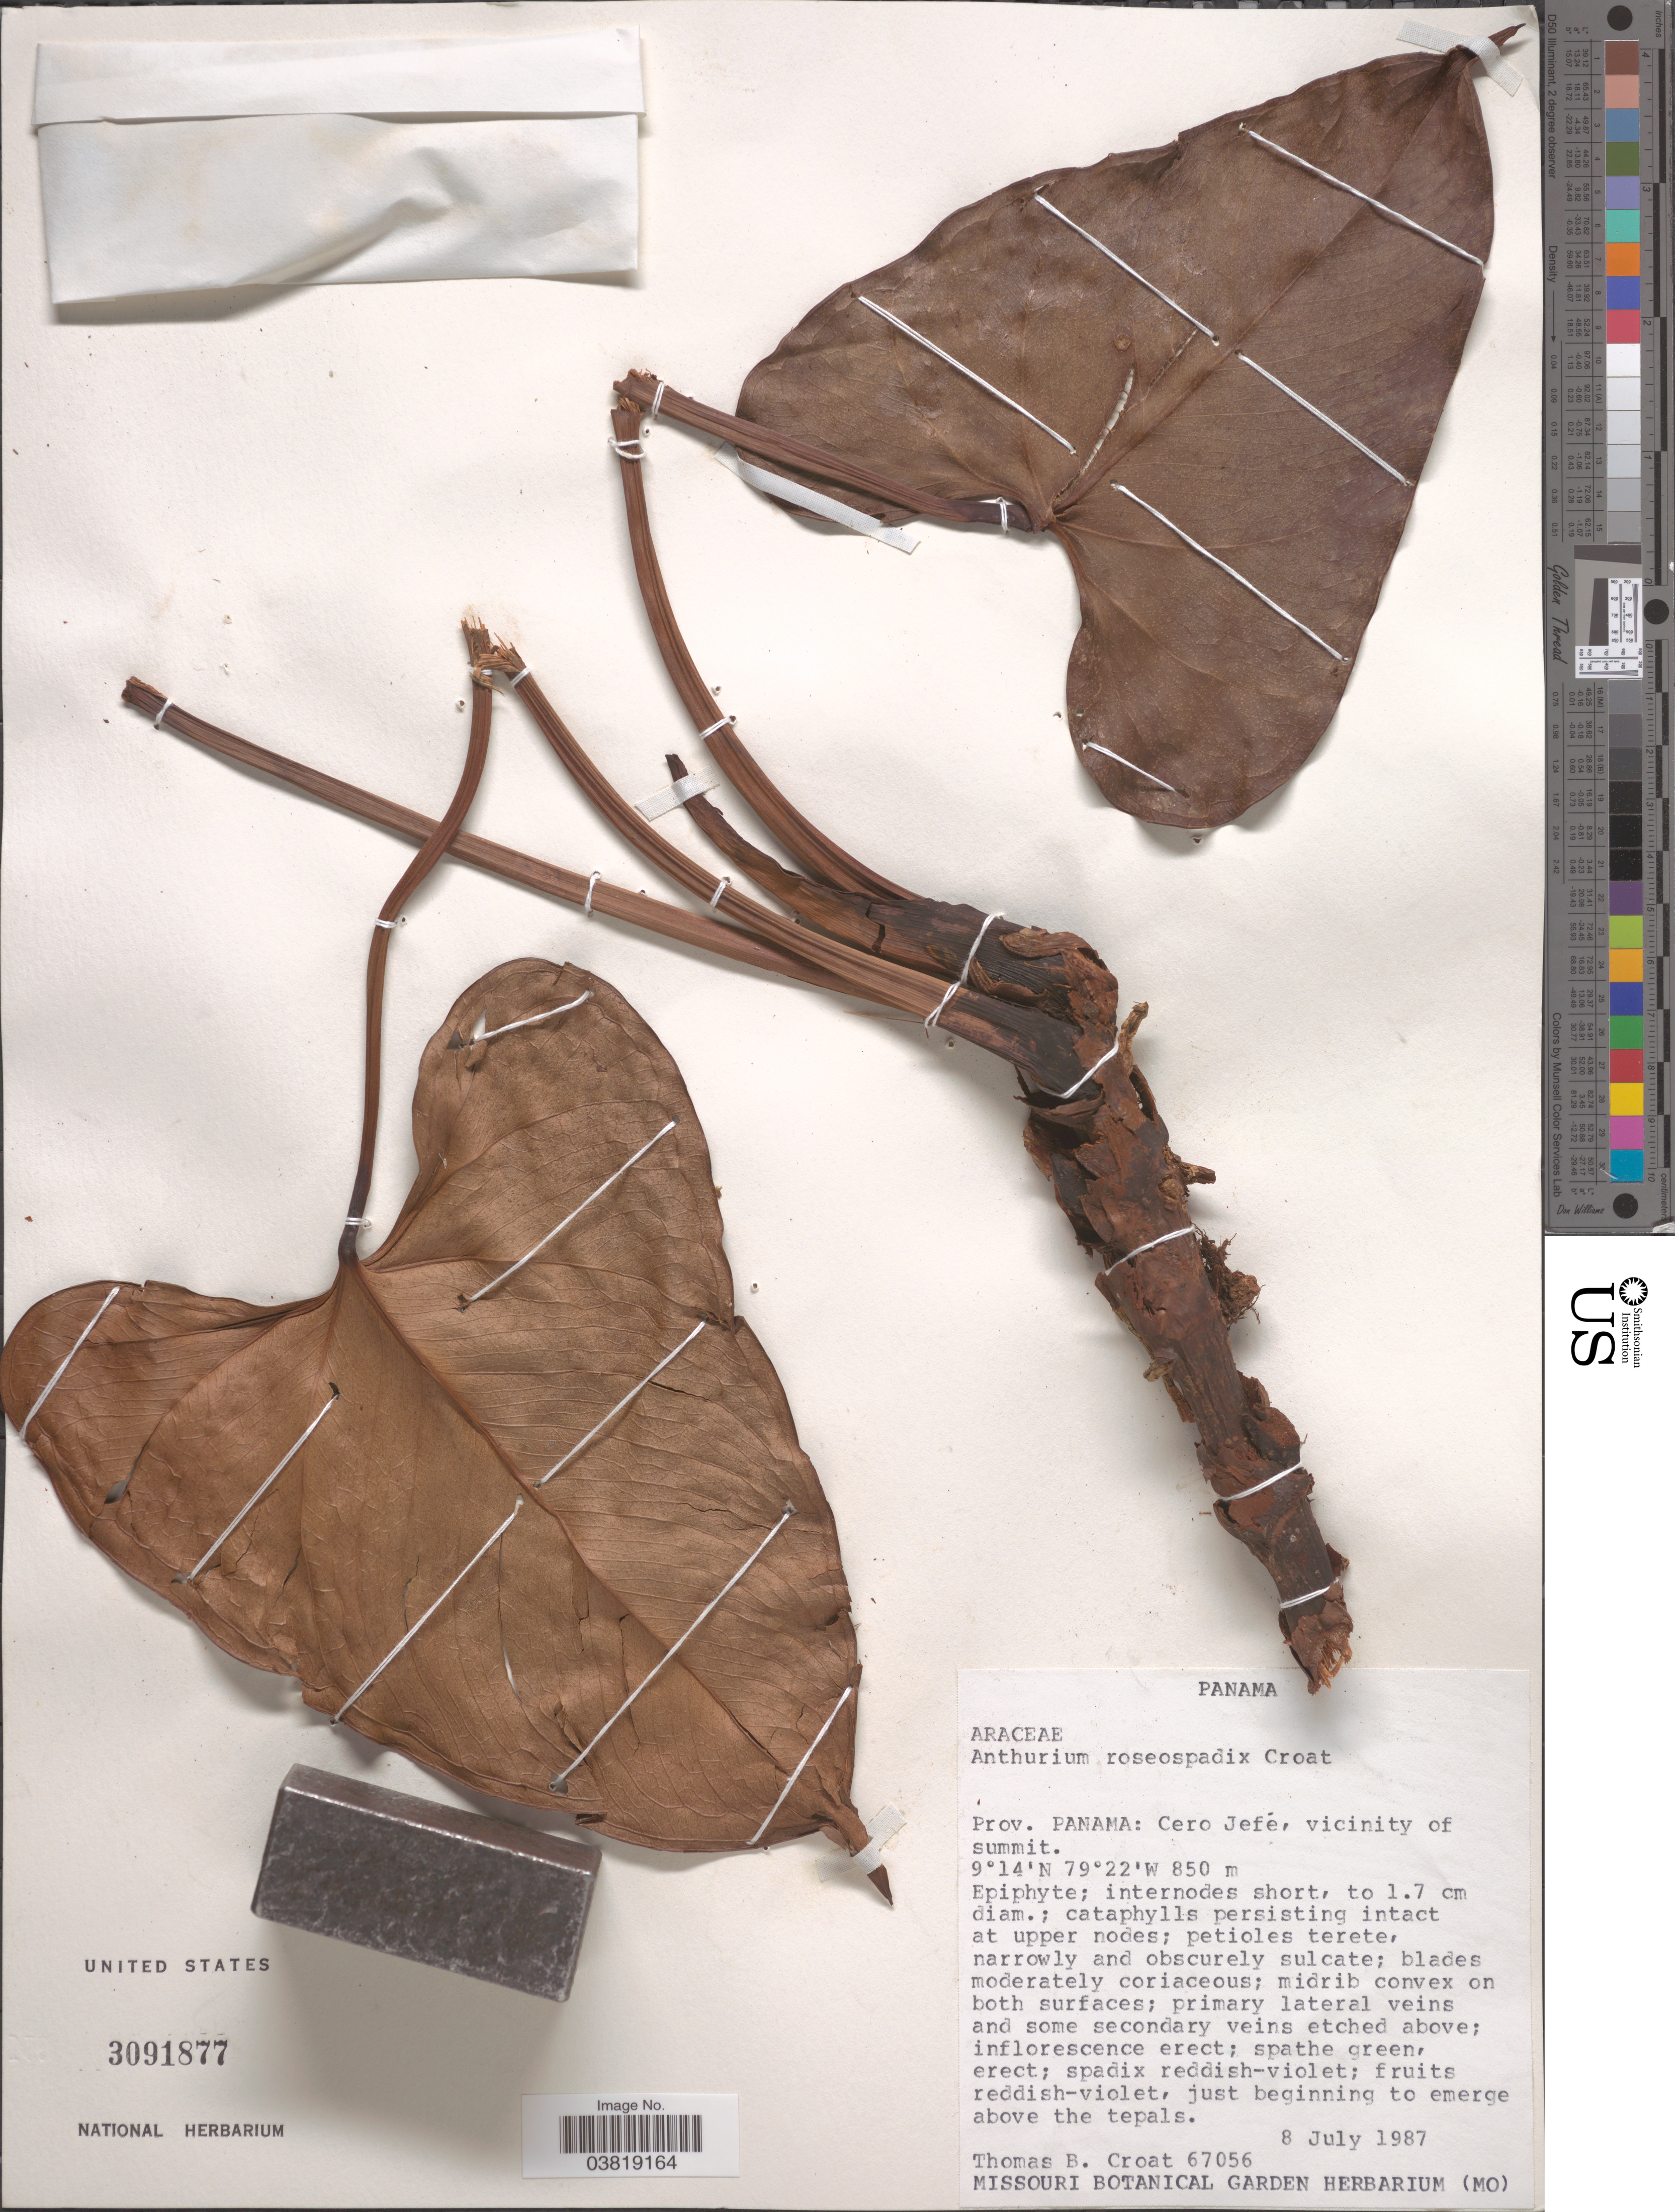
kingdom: Plantae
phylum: Tracheophyta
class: Liliopsida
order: Alismatales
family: Araceae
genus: Anthurium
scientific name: Anthurium roseospadix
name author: Croat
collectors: T. B. Croat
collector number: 67056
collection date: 1987-07-08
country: Panama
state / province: Panamá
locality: Prov. Panama: Cerro Jefé, vicinity of summit.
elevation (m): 850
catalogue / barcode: US 3091877